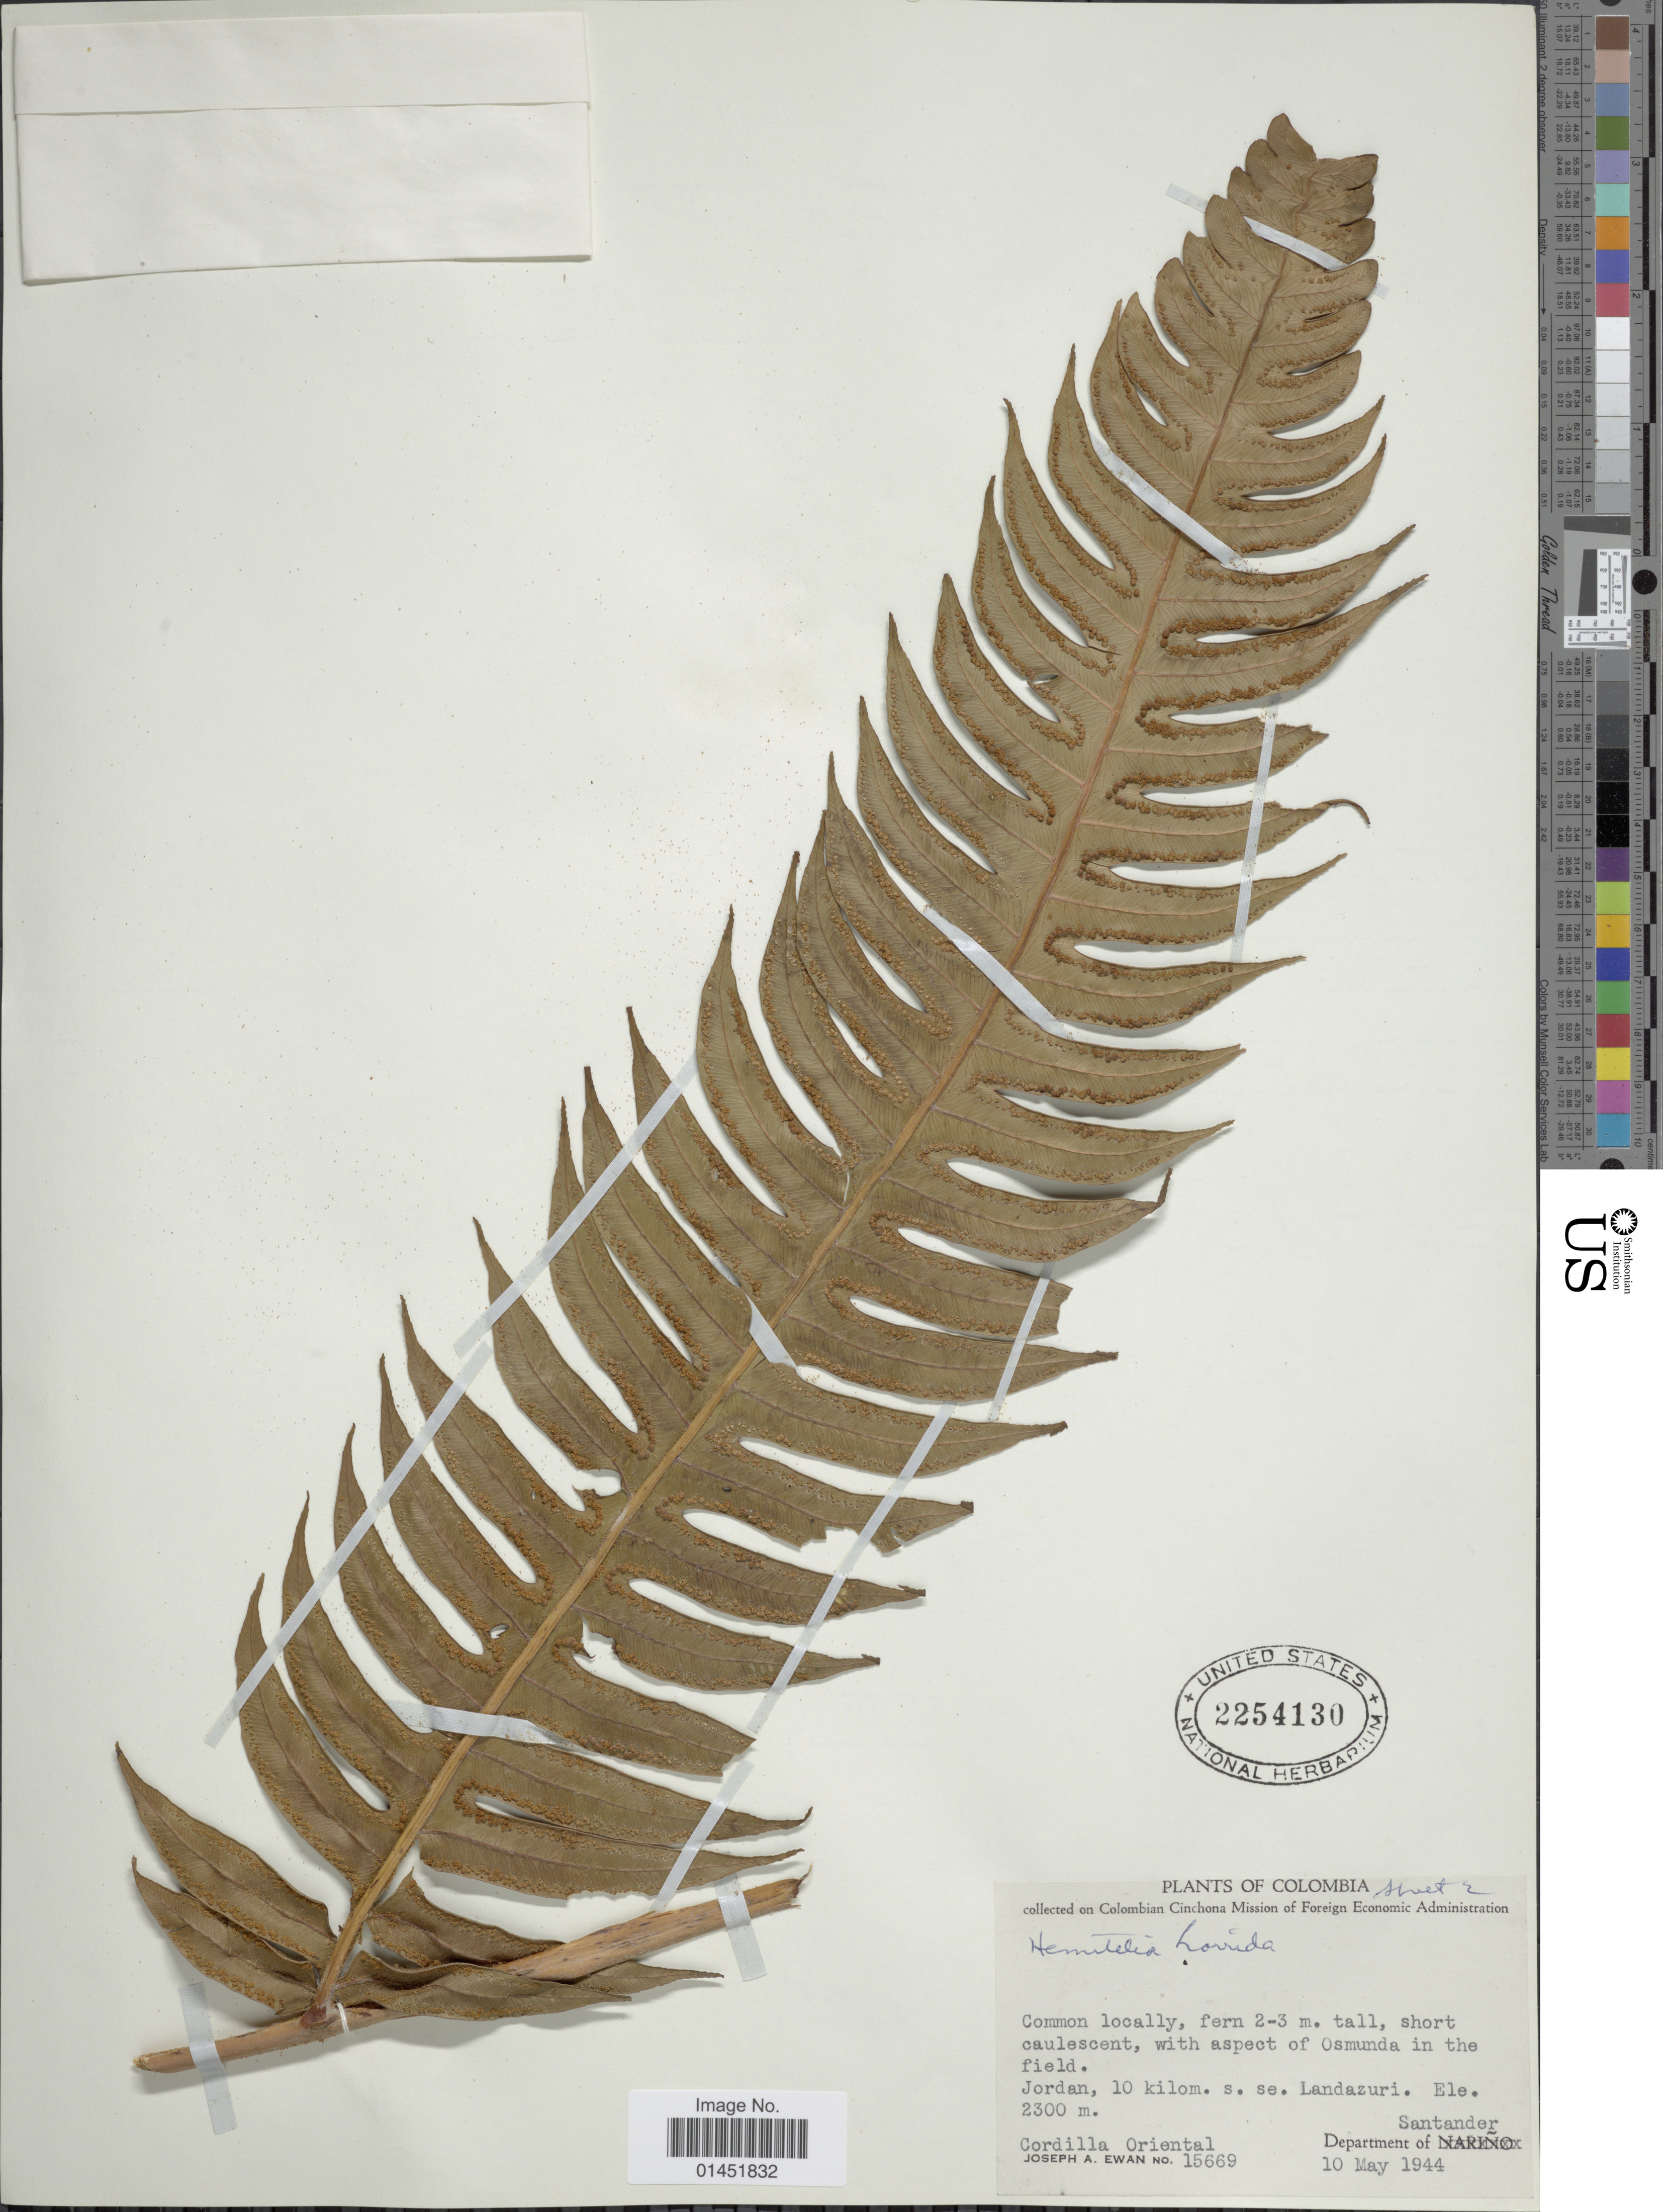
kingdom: Plantae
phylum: Tracheophyta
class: Polypodiopsida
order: Cyatheales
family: Cyatheaceae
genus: Cyathea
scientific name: Cyathea horrida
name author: (L.) Sm.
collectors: J. A. Ewan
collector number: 15669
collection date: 1944-05-10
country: Colombia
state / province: Santander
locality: Jordan, 10 kilom. s.se. Landazur, Cordilla Oriental, Department Santander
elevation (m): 2300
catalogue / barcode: US 2254130